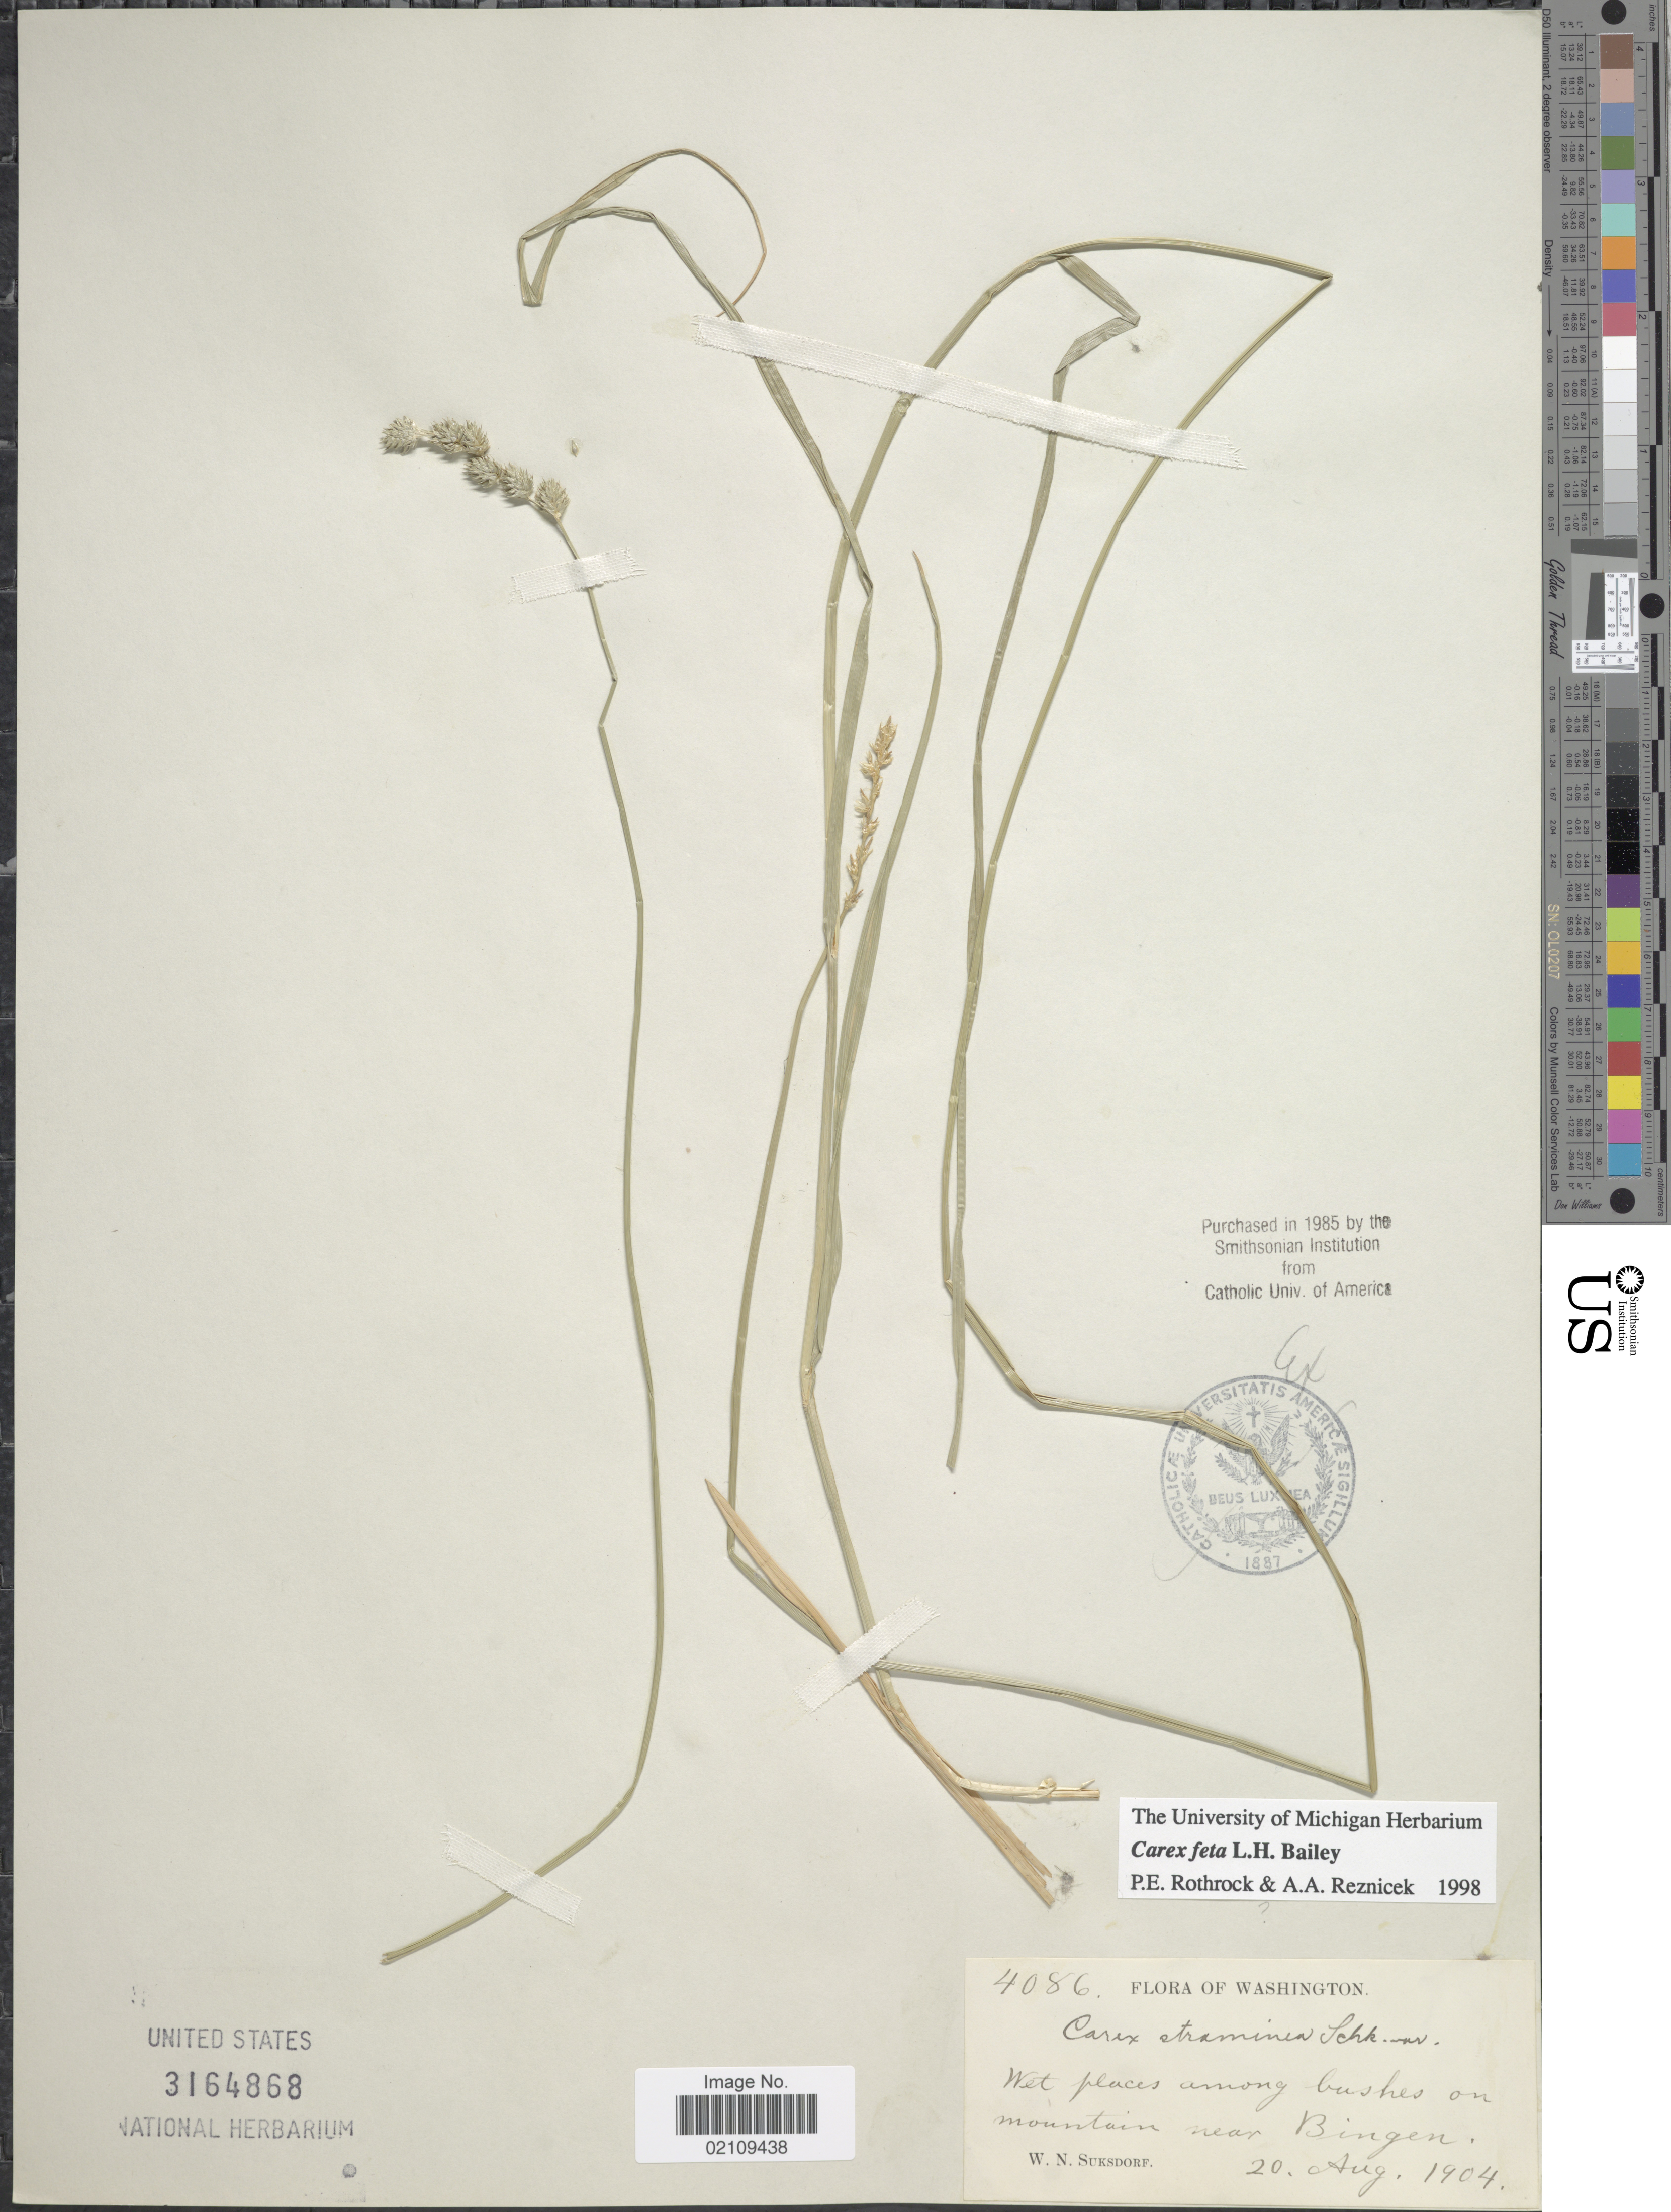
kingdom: Plantae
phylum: Tracheophyta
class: Liliopsida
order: Poales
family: Cyperaceae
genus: Carex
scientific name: Carex feta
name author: L.H. Bailey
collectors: W. N. Suksdorf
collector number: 4086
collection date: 1904-08-20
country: United States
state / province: Washington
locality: Wet places among bushes on mountain near Bingen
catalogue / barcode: US 3164868